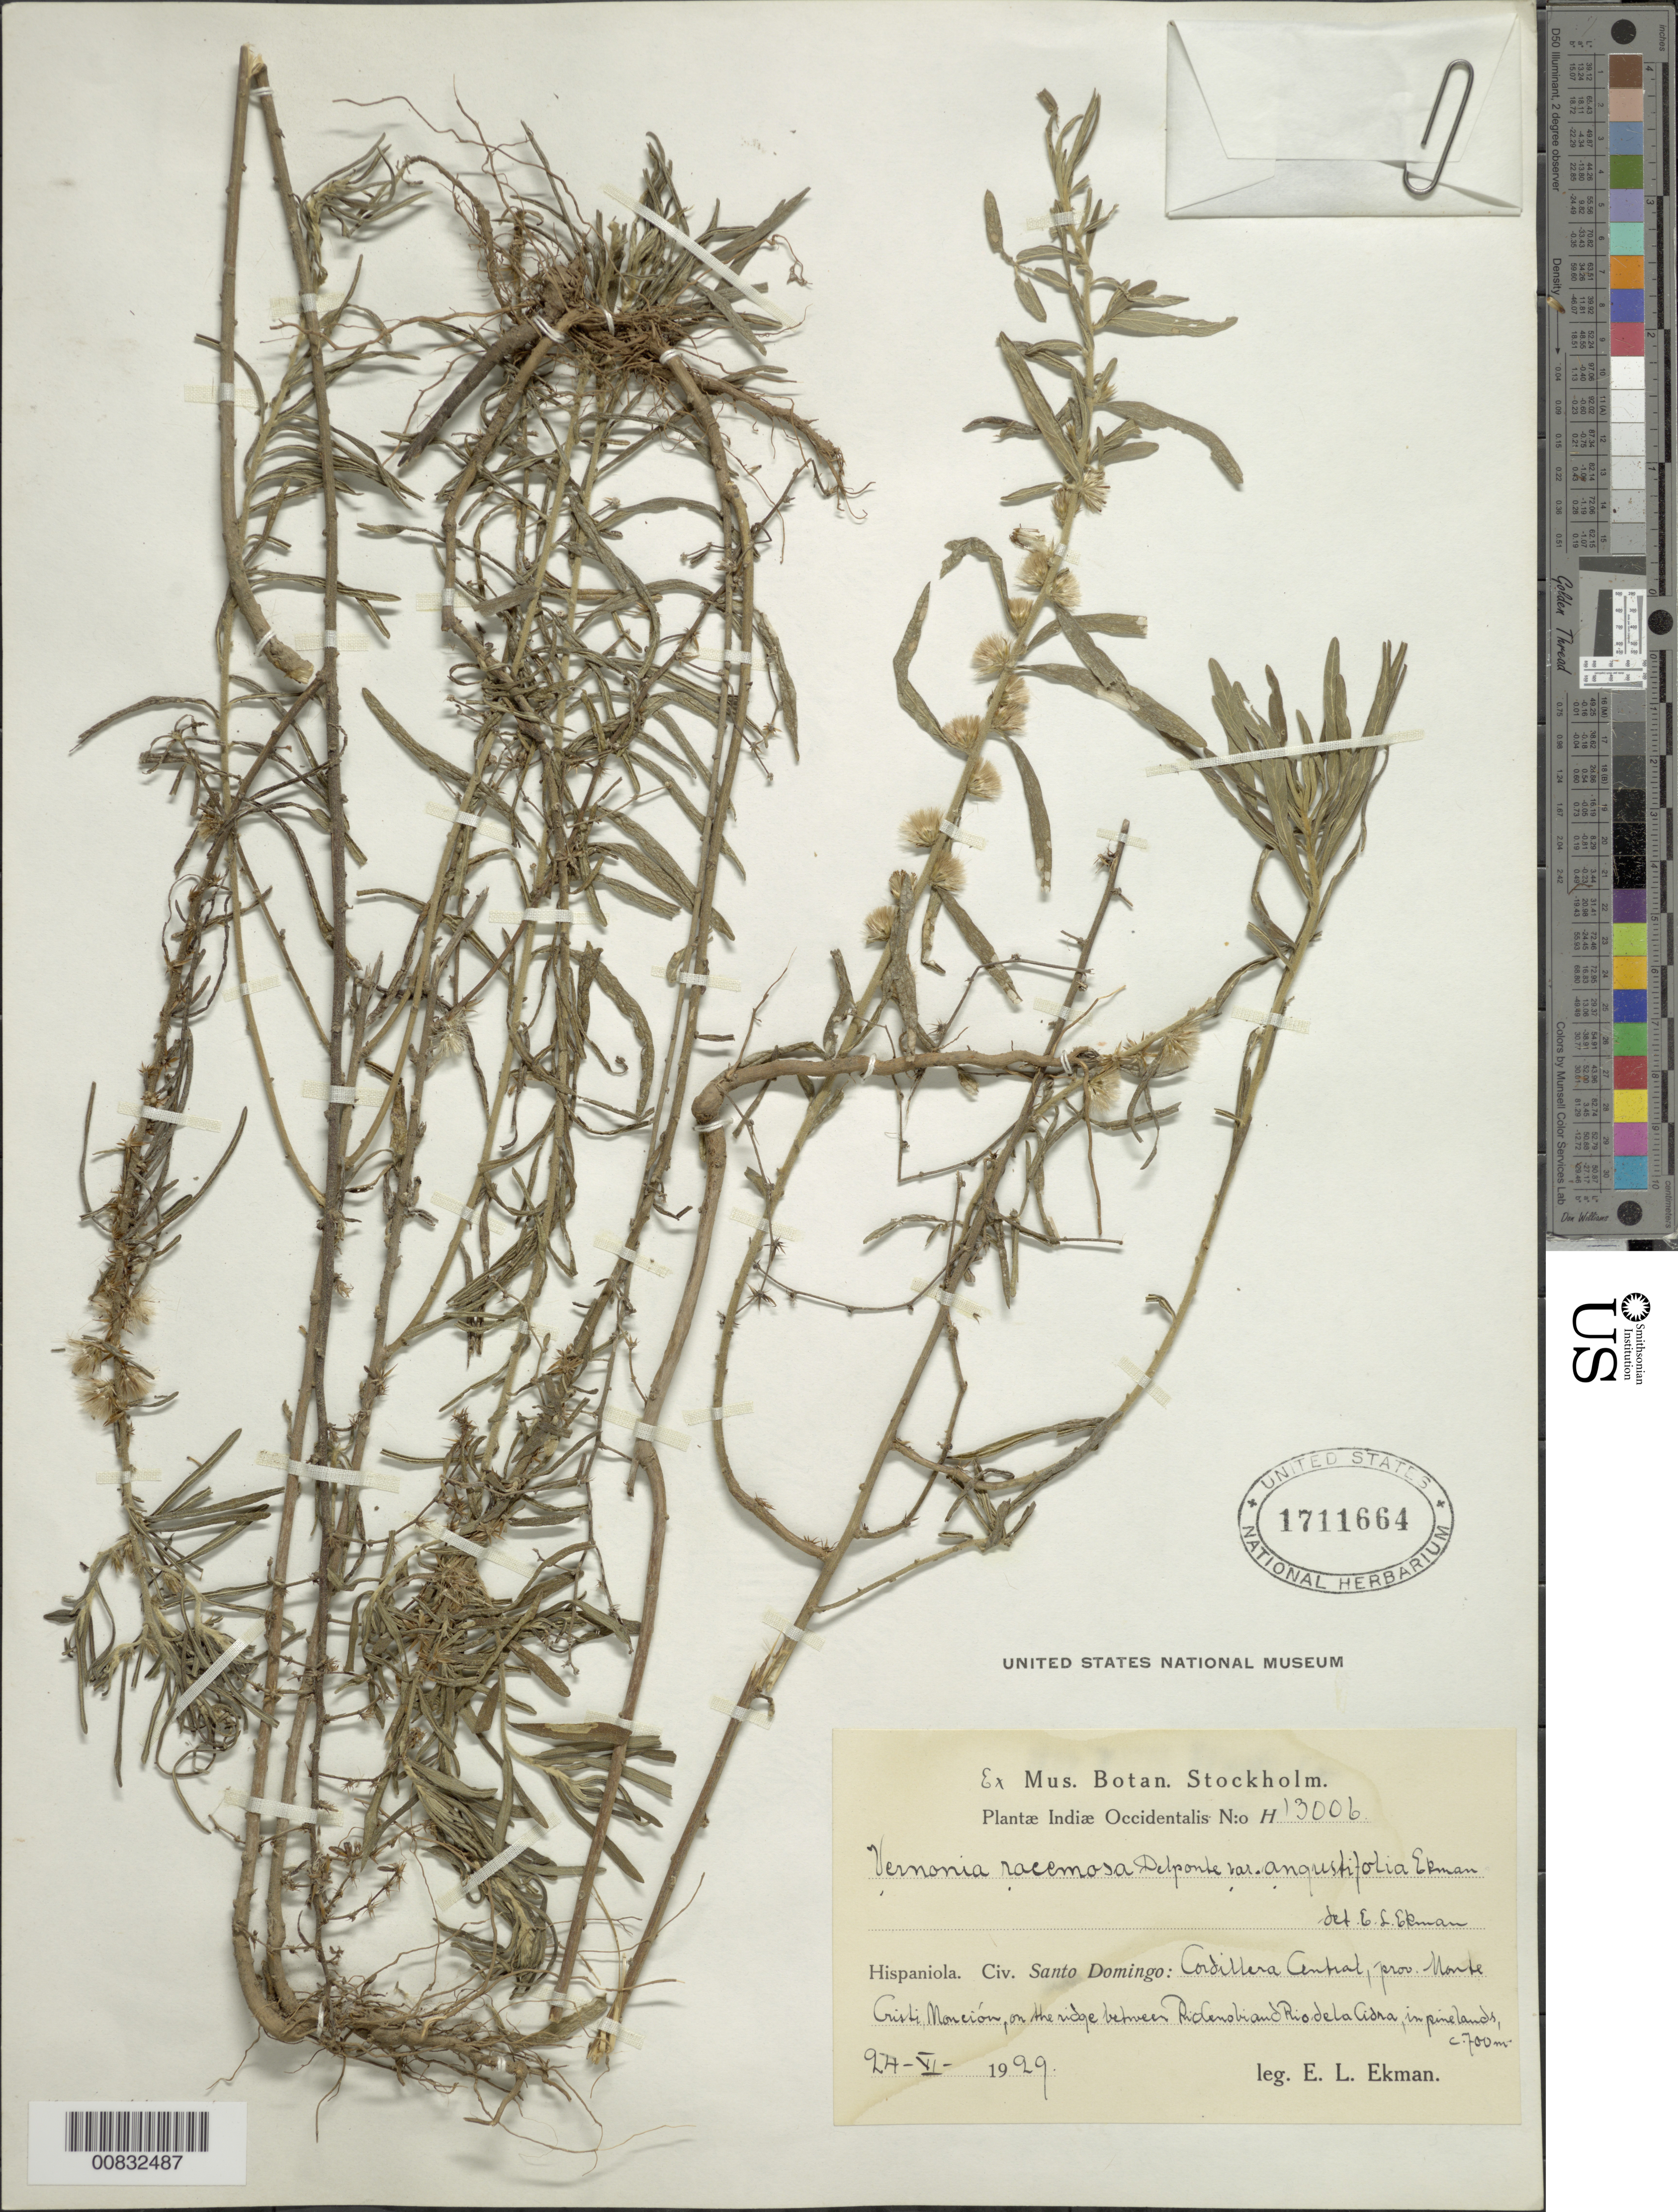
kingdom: Plantae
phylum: Tracheophyta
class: Magnoliopsida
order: Asterales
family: Asteraceae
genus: Lepidaploa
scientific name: Lepidaploa sericea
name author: (Rich.) H. Rob.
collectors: E. L. Ekman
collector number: H 13006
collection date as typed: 24 Jun 1929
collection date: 1929-06-24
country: Dominican Republic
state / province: Monte Cristi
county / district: Monción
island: Hispaniola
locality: Cordillera Central, on the ridge between Rio Cenobi and Rio de la Cidra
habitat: In pinelands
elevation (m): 700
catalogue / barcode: US 1711664